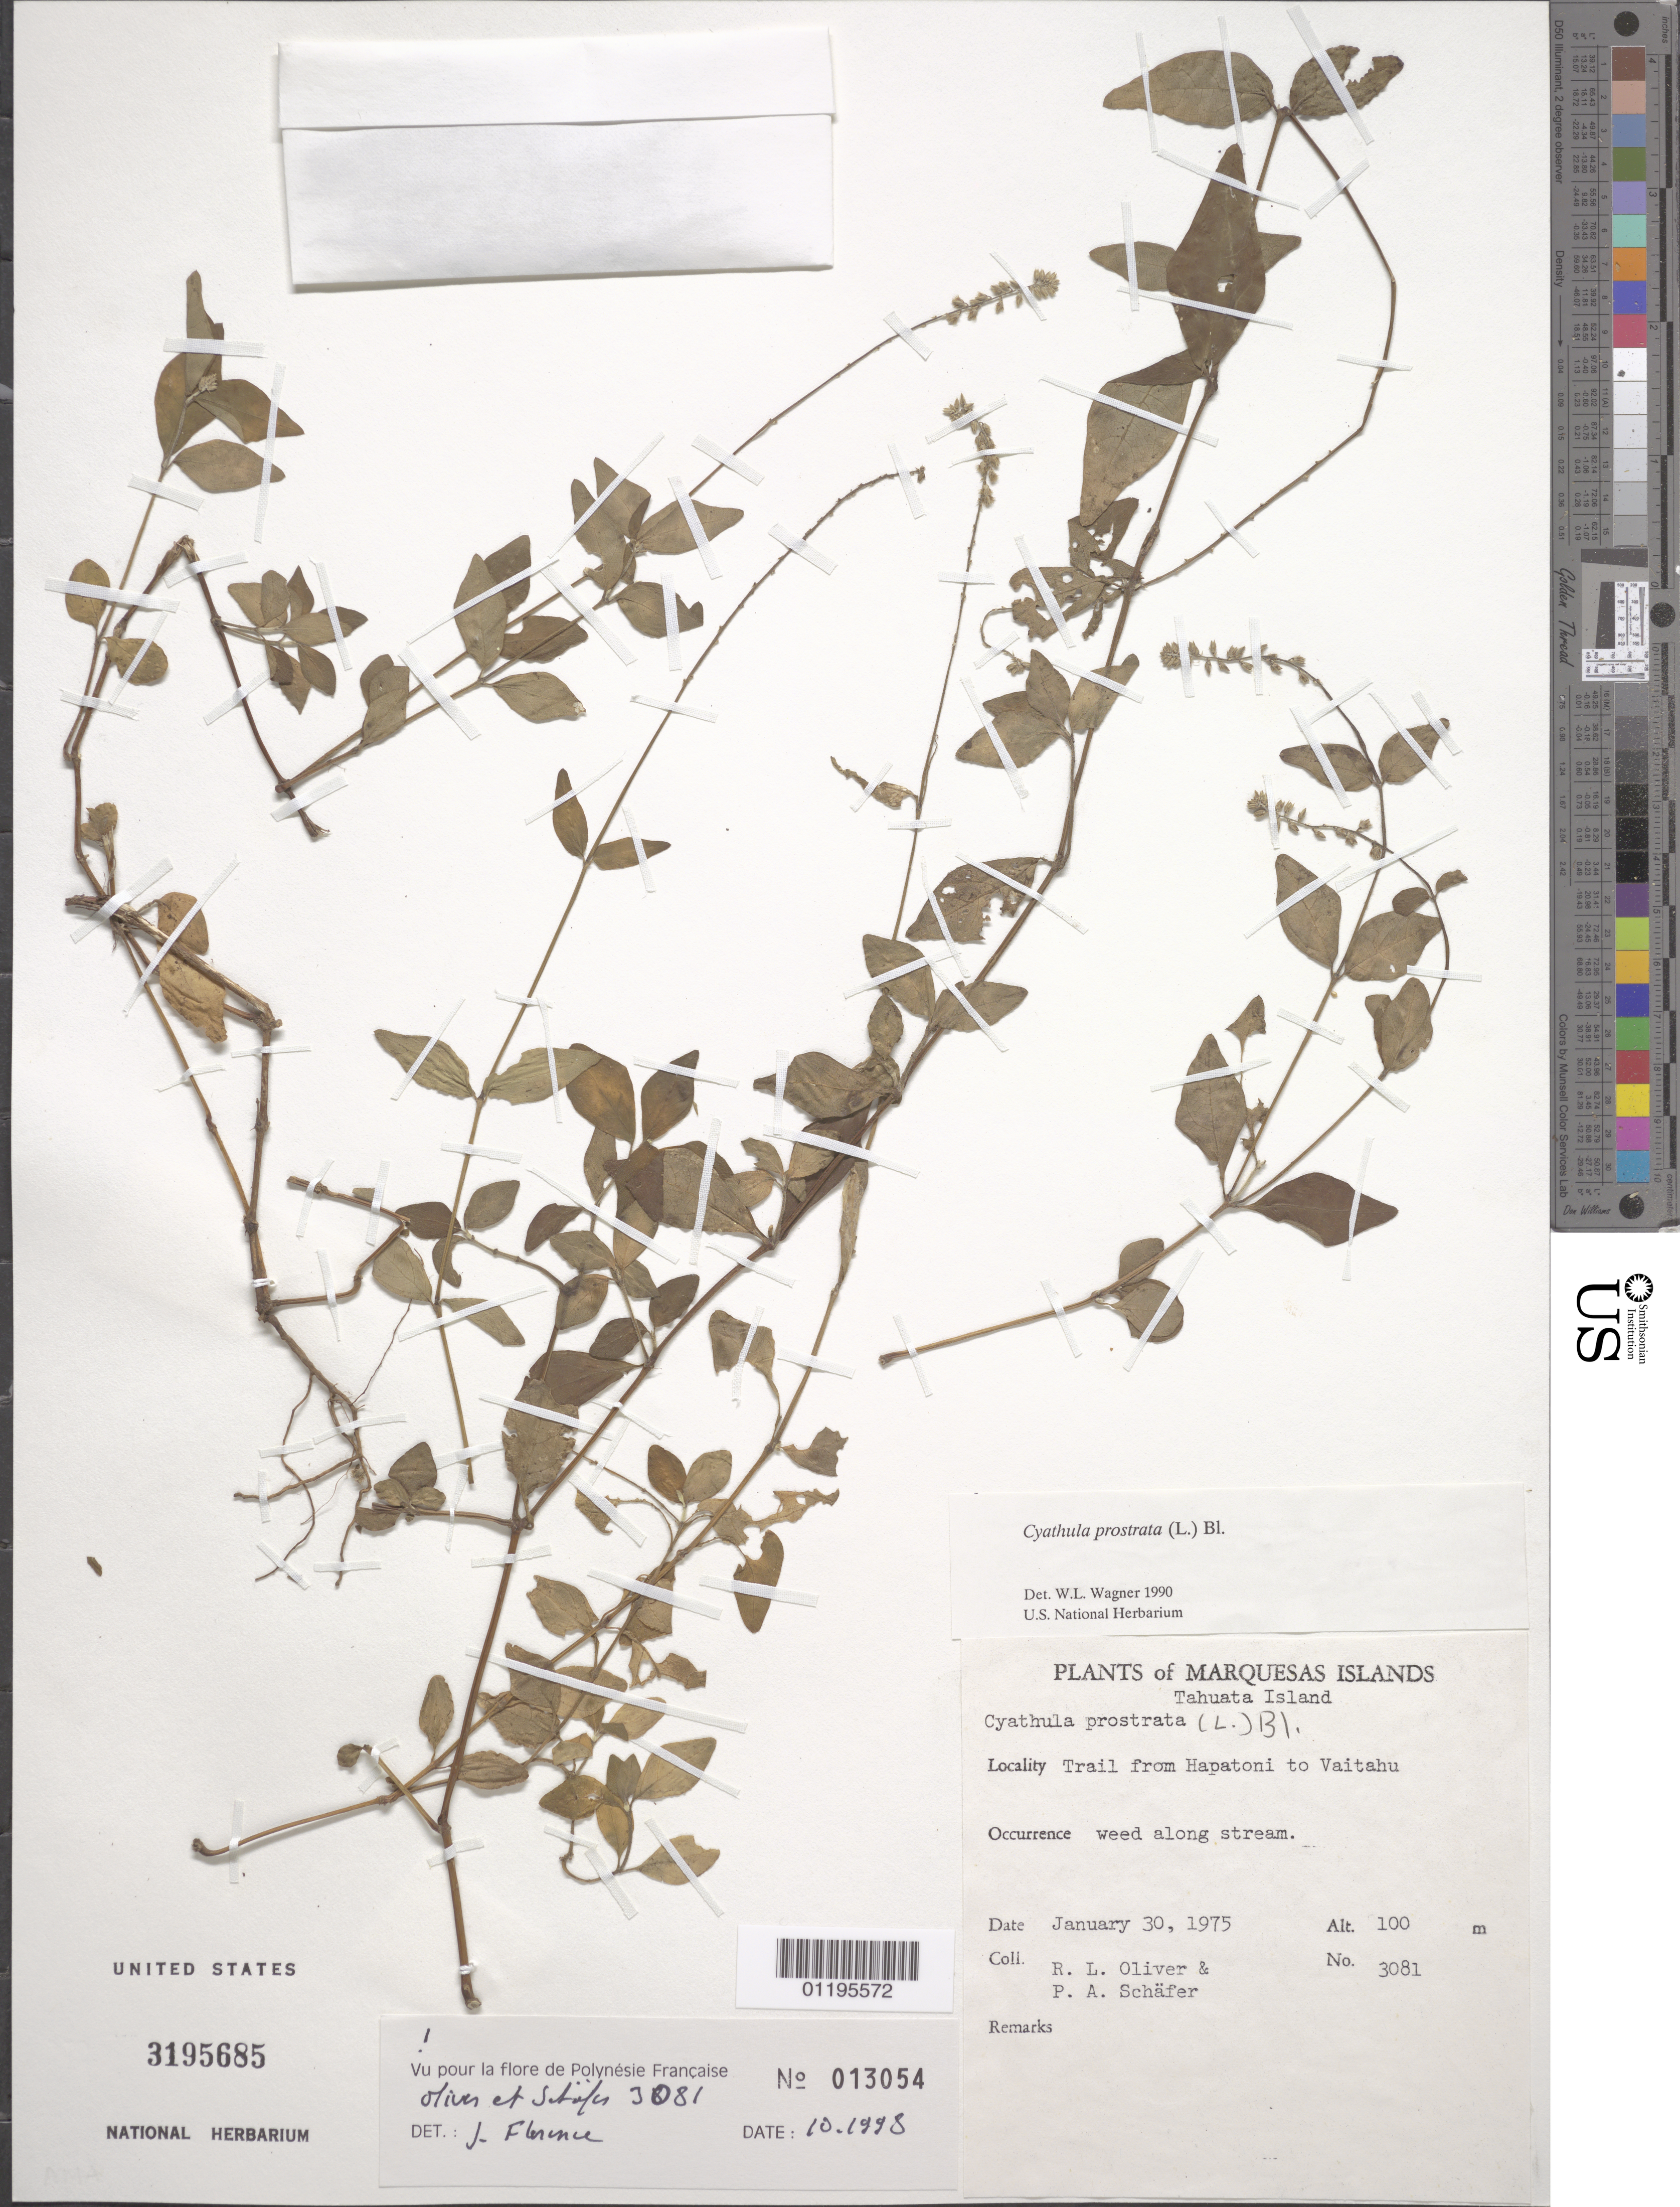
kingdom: Plantae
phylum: Tracheophyta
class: Magnoliopsida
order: Caryophyllales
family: Amaranthaceae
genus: Cyathula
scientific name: Cyathula prostrata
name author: (L.) Blume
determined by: Wagner, W. L., (BOT), Smithsonian Institution - National Museum of Natural History (UNITED STATES)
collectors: R. L. Oliver & P. A. Schäfer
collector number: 3081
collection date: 1975-01-30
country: French Polynesia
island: Tahuata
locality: trail from Hapatoni to Vaitahu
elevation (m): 100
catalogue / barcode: US 3195685